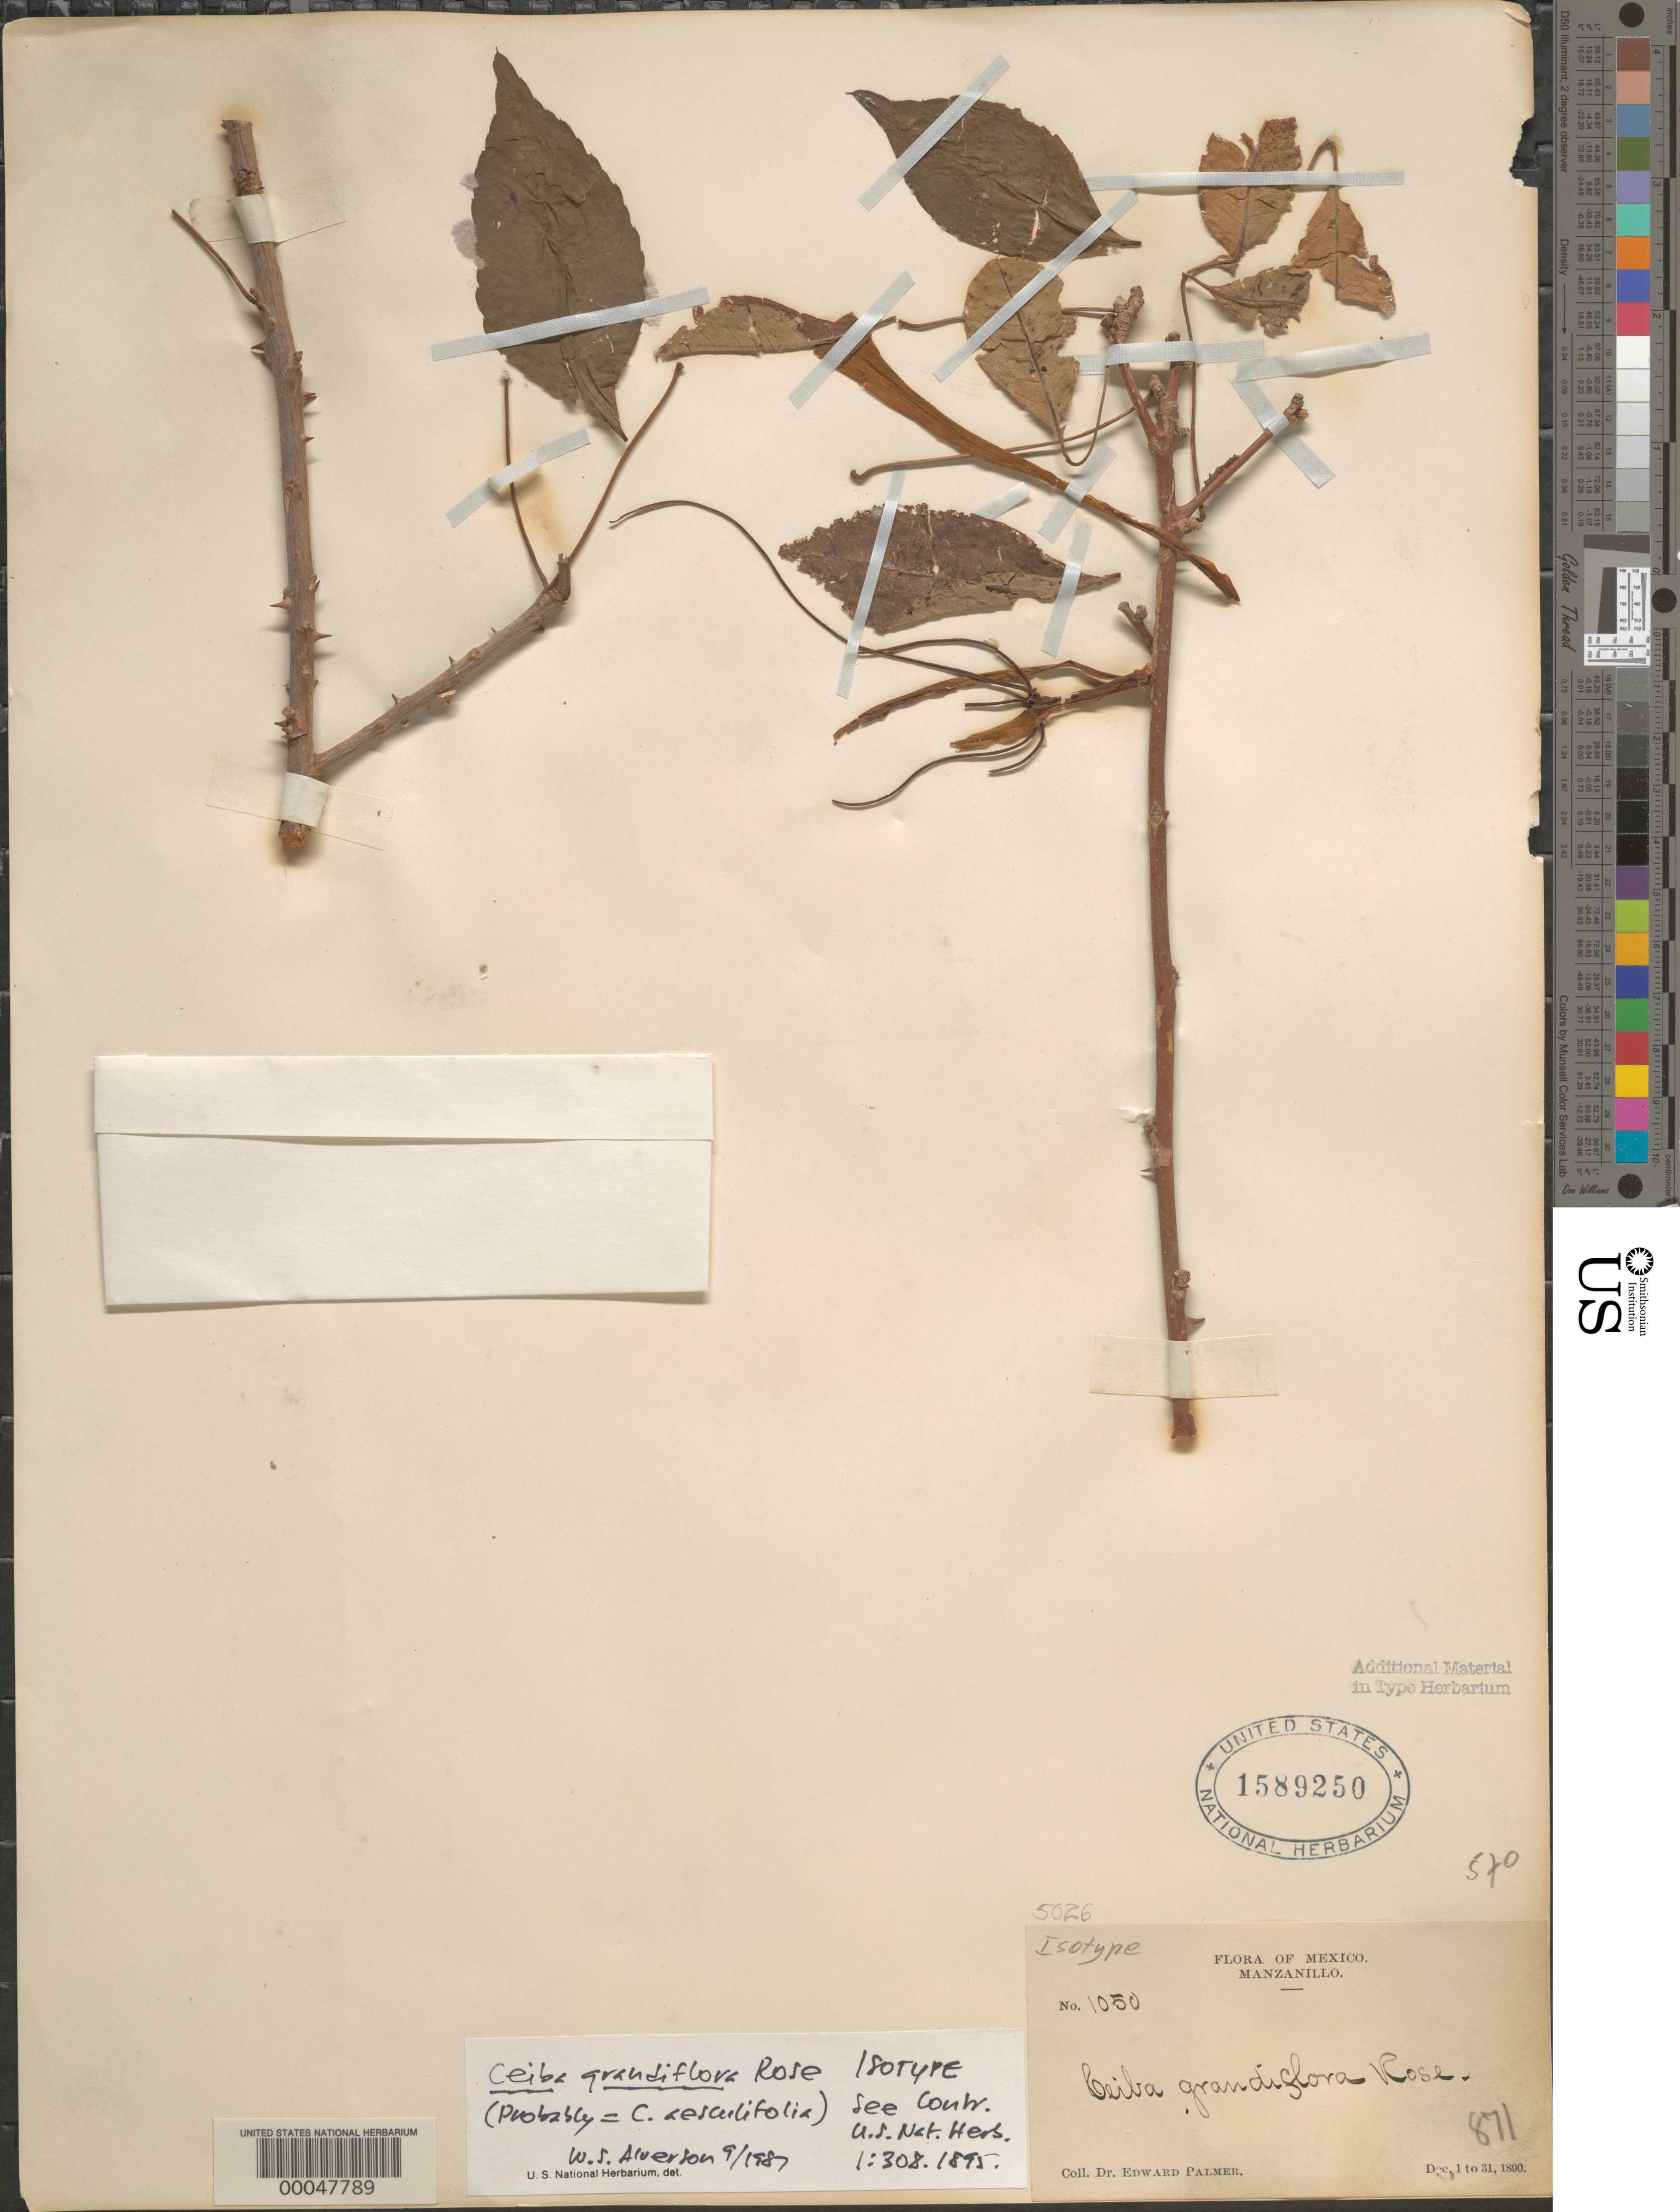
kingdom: Plantae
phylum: Tracheophyta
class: Liliopsida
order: Poales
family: Poaceae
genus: Elionurus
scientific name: Elionurus barbiculmis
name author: Hack. in A. DC.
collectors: E. Palmer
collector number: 1050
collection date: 1890-12-01/1890-12-31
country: Mexico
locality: Manzanillo.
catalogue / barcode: US 1589250